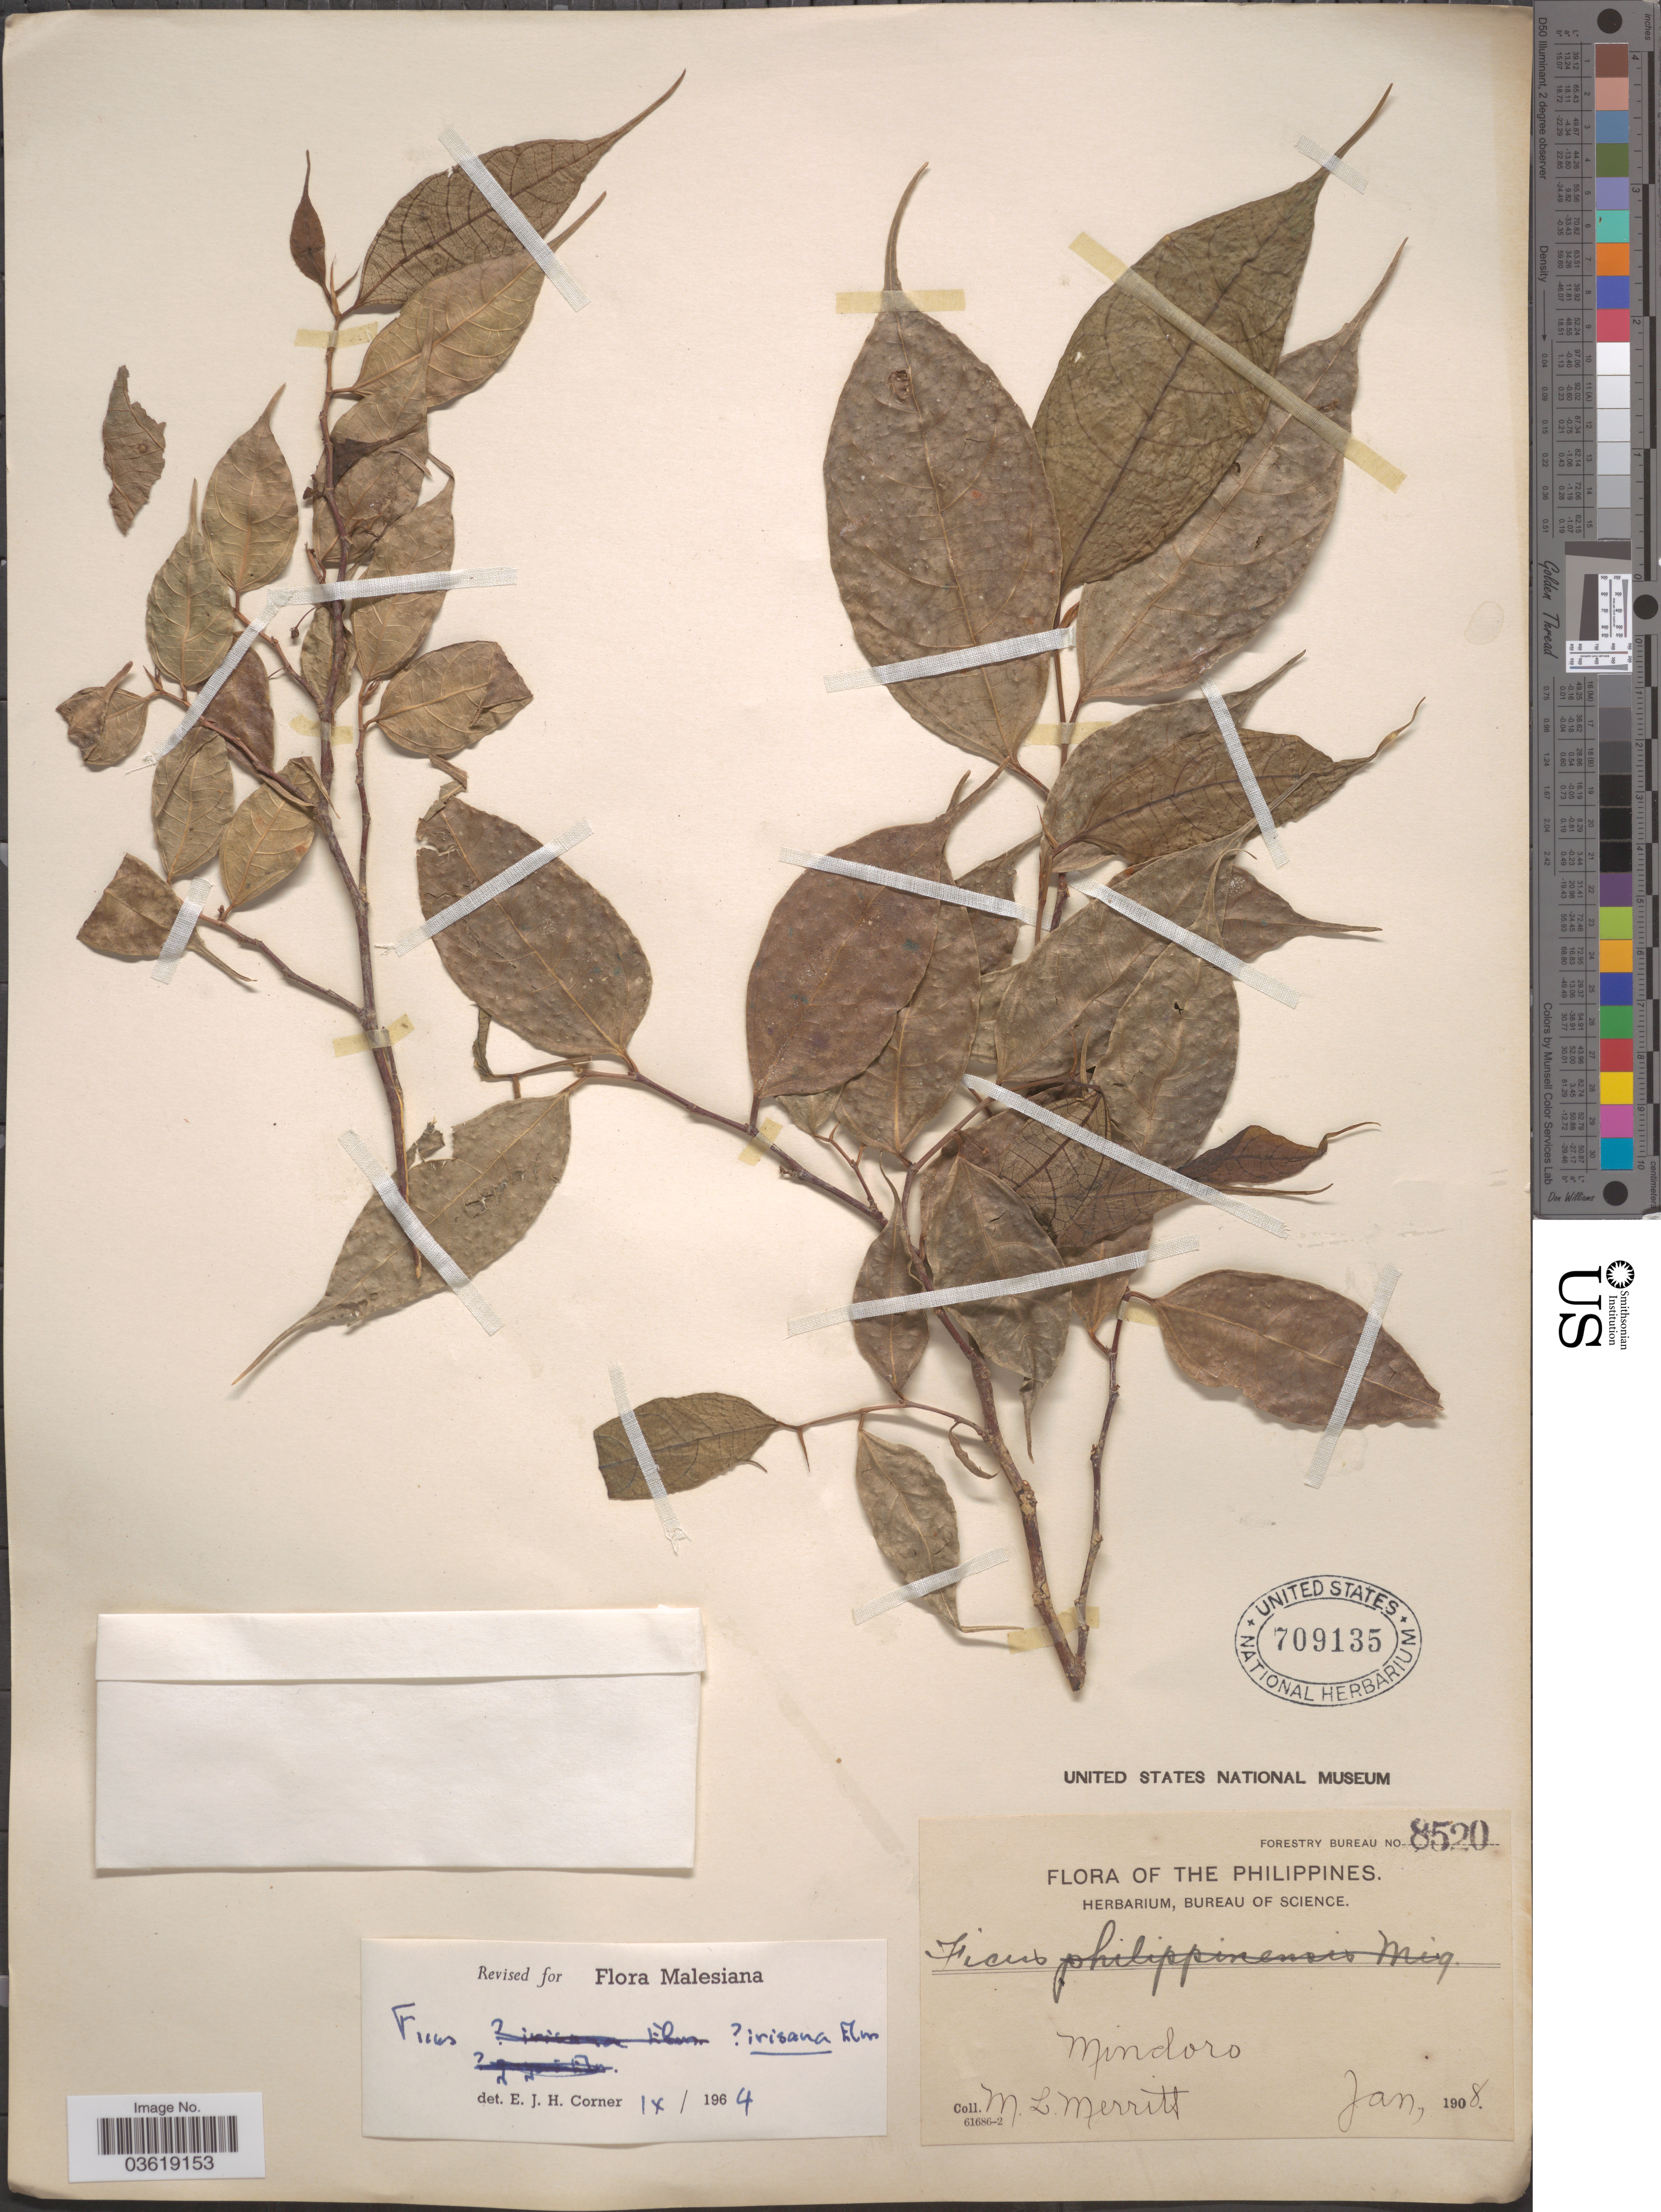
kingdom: Plantae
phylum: Tracheophyta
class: Magnoliopsida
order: Rosales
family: Moraceae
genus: Ficus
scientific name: Ficus irisana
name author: Elmer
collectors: M. L. Merritt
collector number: Forestry Bureau 8520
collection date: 1908-01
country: Philippines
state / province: Mimaropa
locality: Mindoro.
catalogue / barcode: US 709135